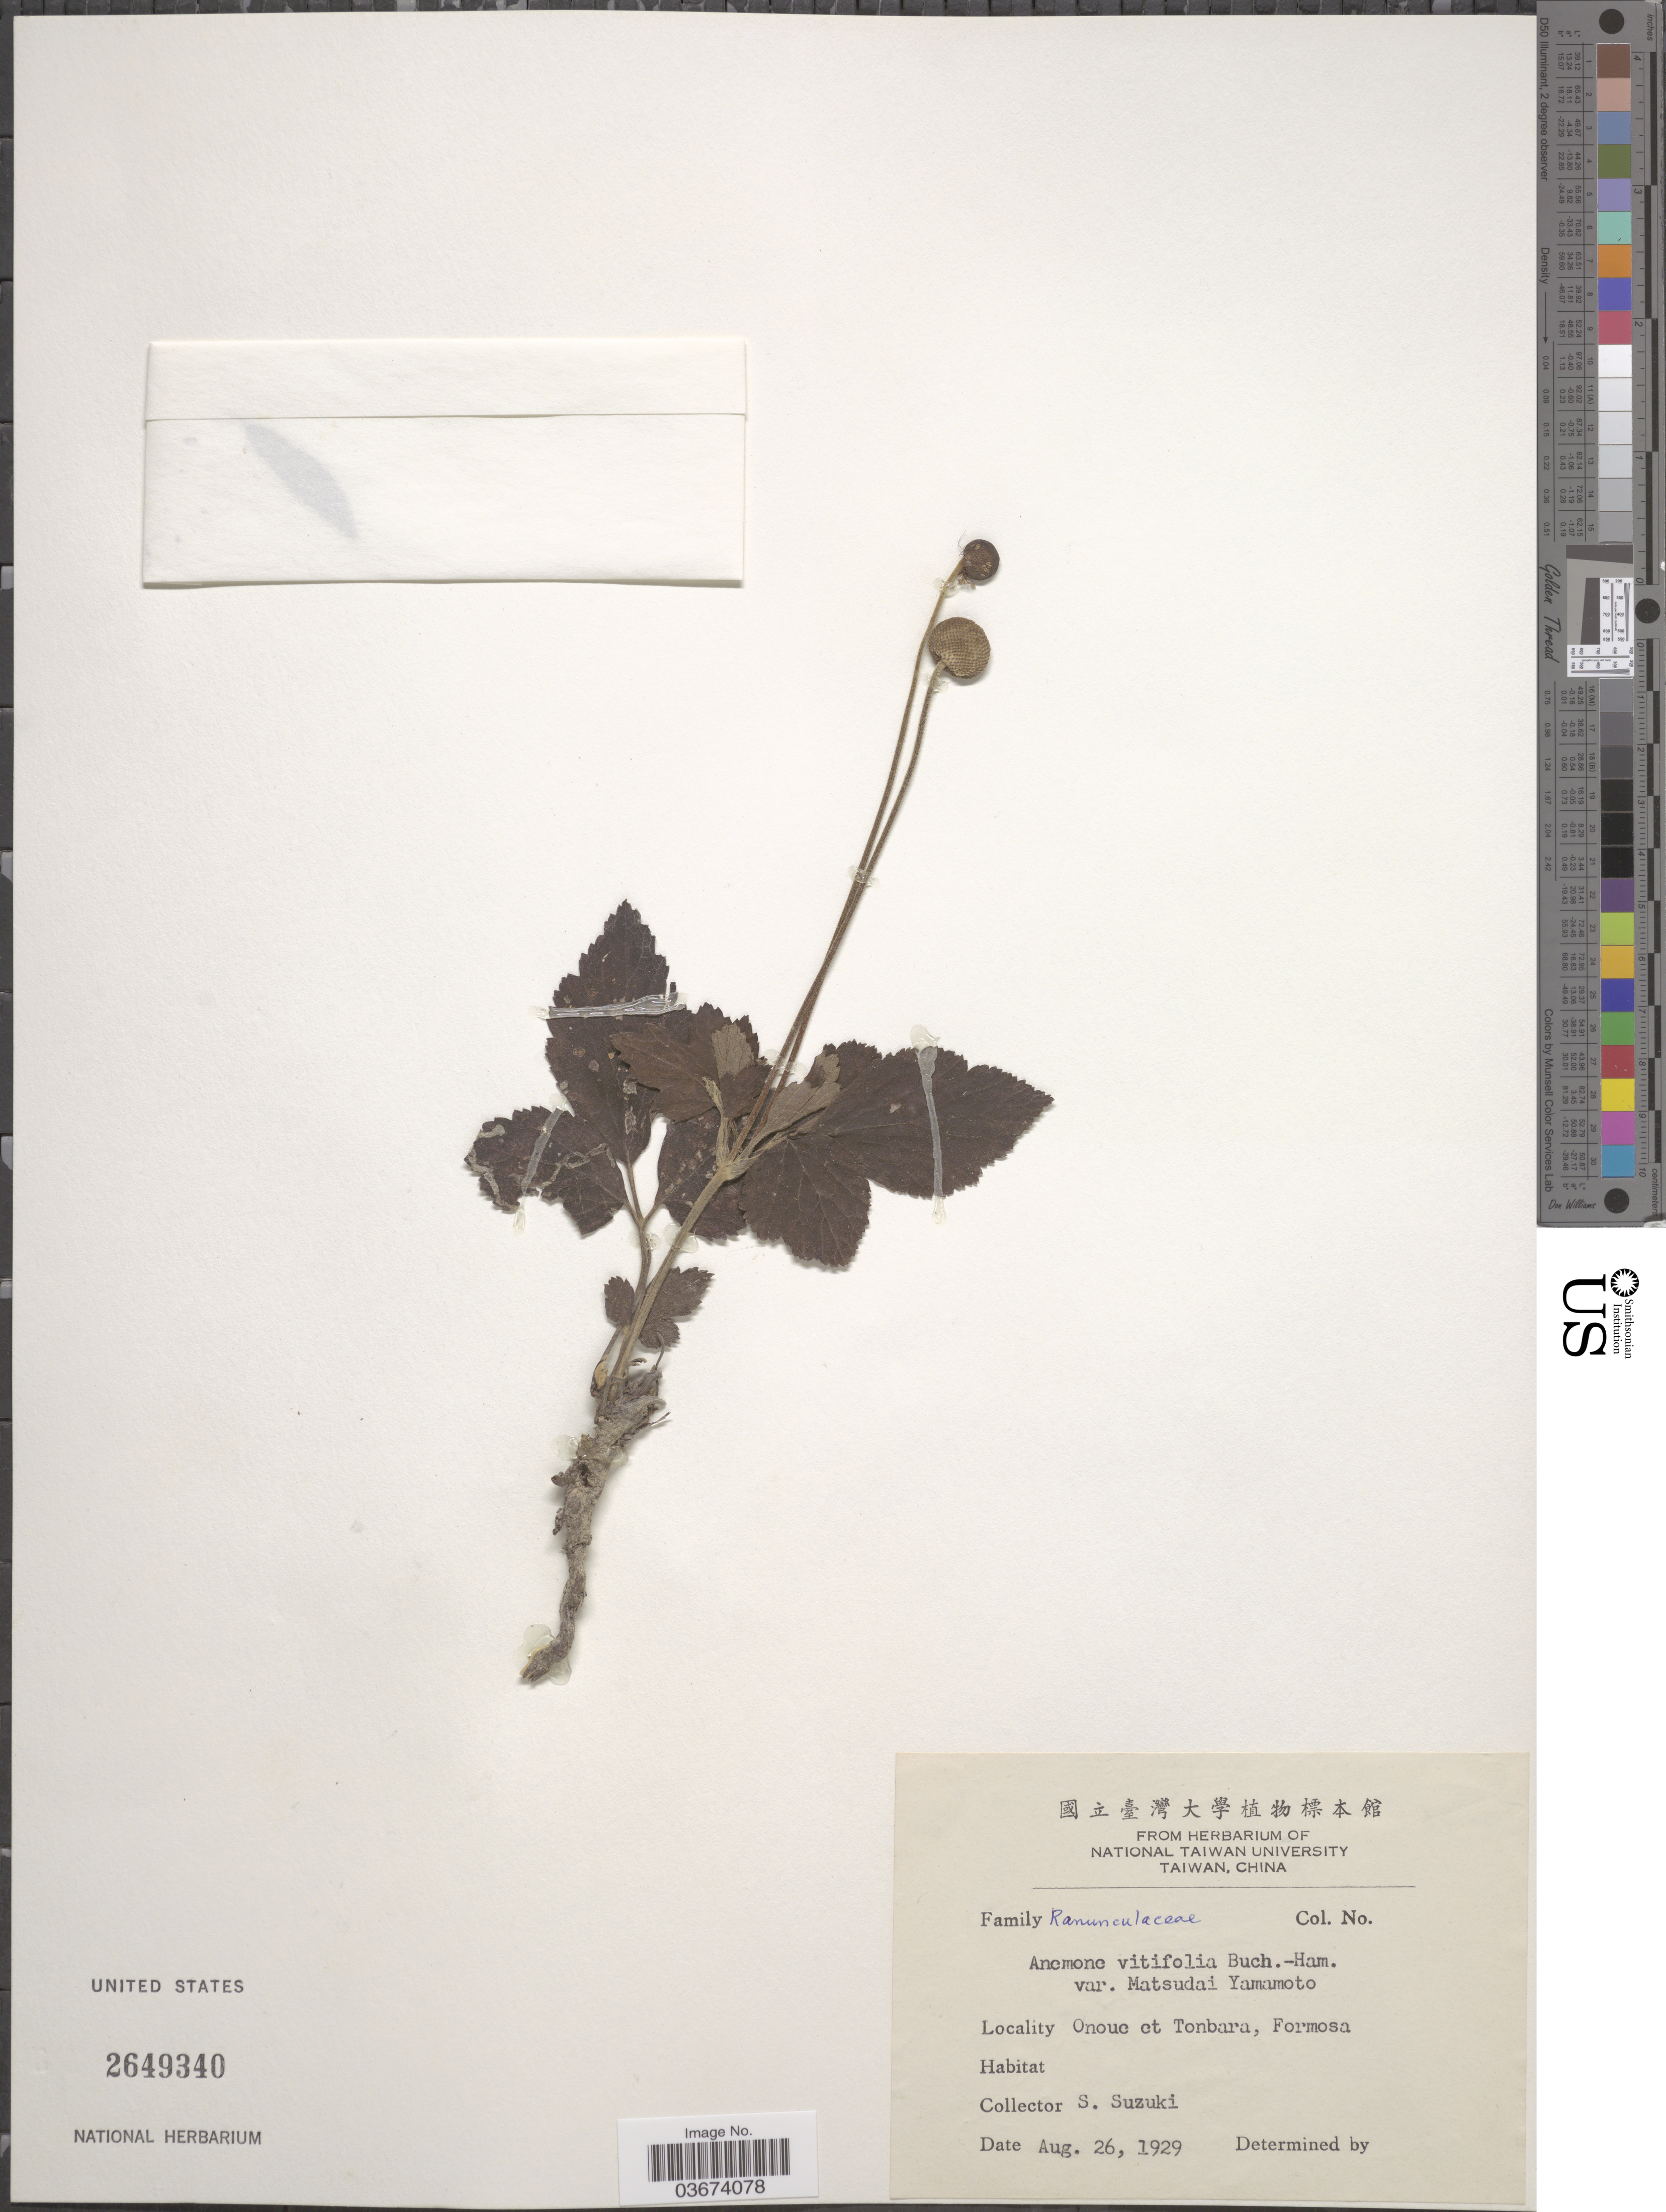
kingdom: Plantae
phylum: Tracheophyta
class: Magnoliopsida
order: Ranunculales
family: Ranunculaceae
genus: Anemone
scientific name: Anemone vitifolia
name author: Buch.-Ham. ex DC.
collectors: S. Suzuki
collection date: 1929-08-26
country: Taiwan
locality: Onouc et Tonbara, Formosa.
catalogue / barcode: US 2649340